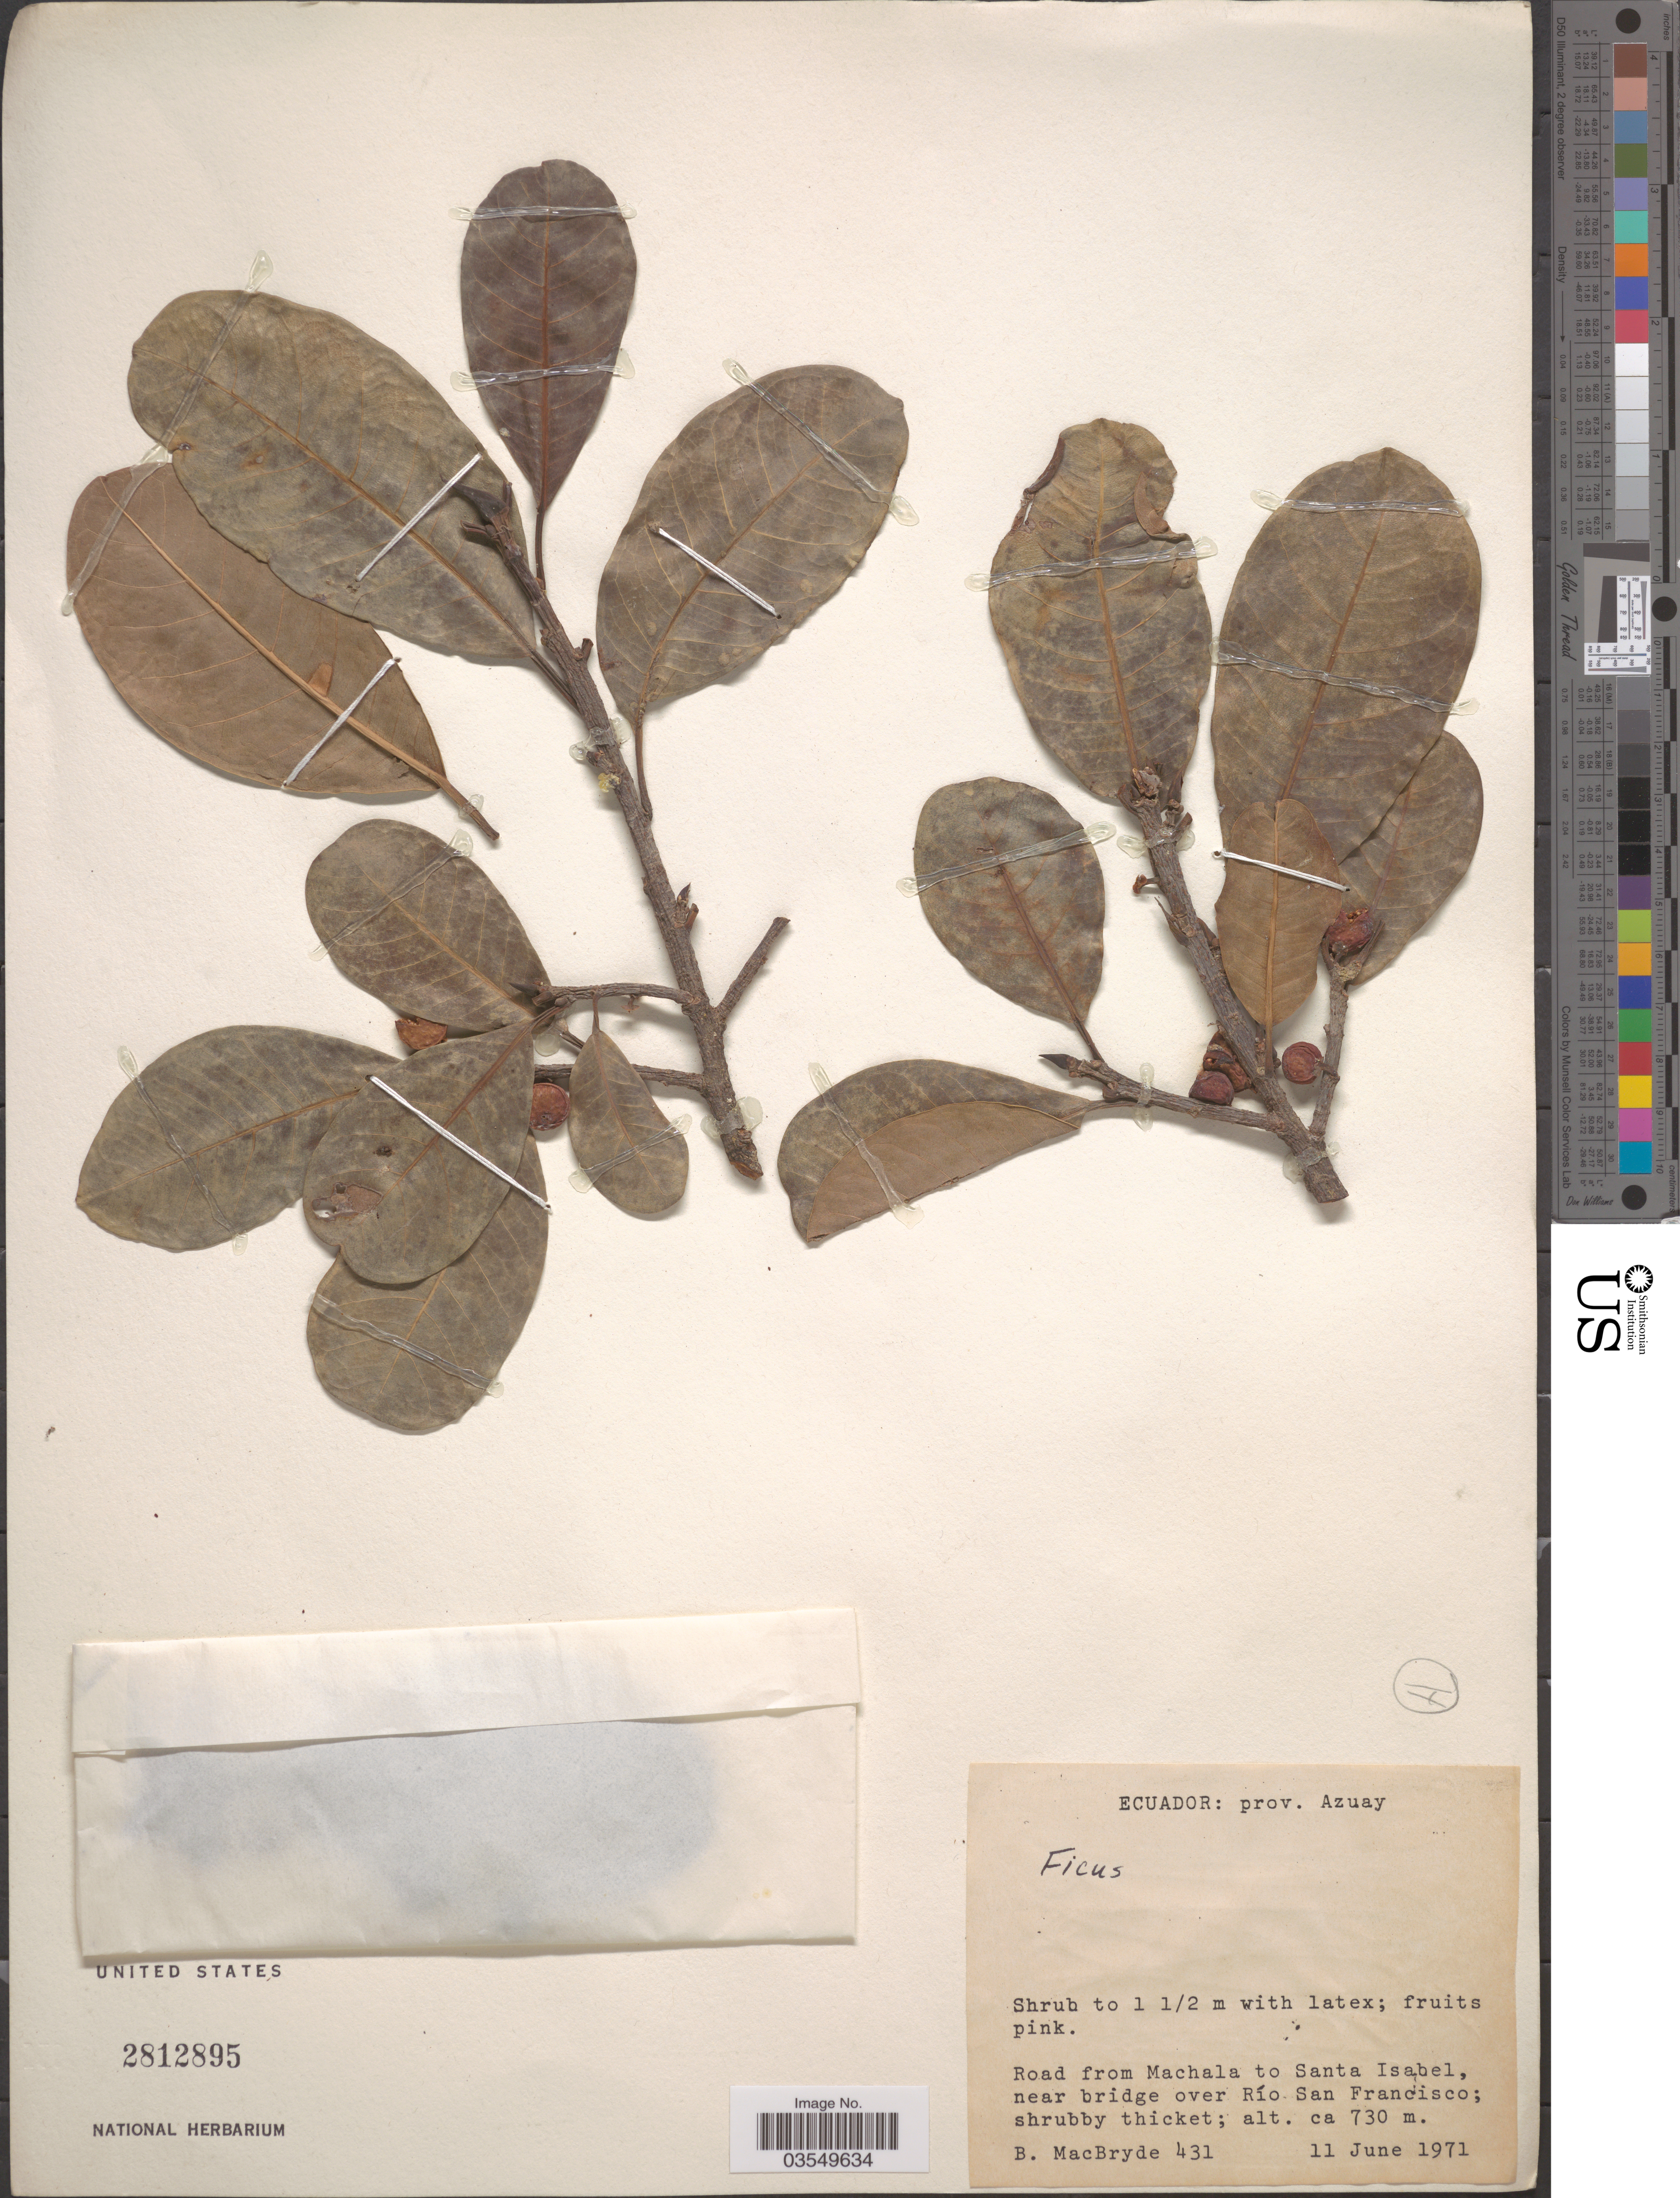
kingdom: Plantae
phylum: Tracheophyta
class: Magnoliopsida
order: Rosales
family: Moraceae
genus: Ficus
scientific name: Ficus sp.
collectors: B. MacBryde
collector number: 431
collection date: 1971-06-11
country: Ecuador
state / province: Azuay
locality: Road from Machala to Santa Isabel, near bridge over Río San Francisco.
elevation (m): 730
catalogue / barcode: US 2812895